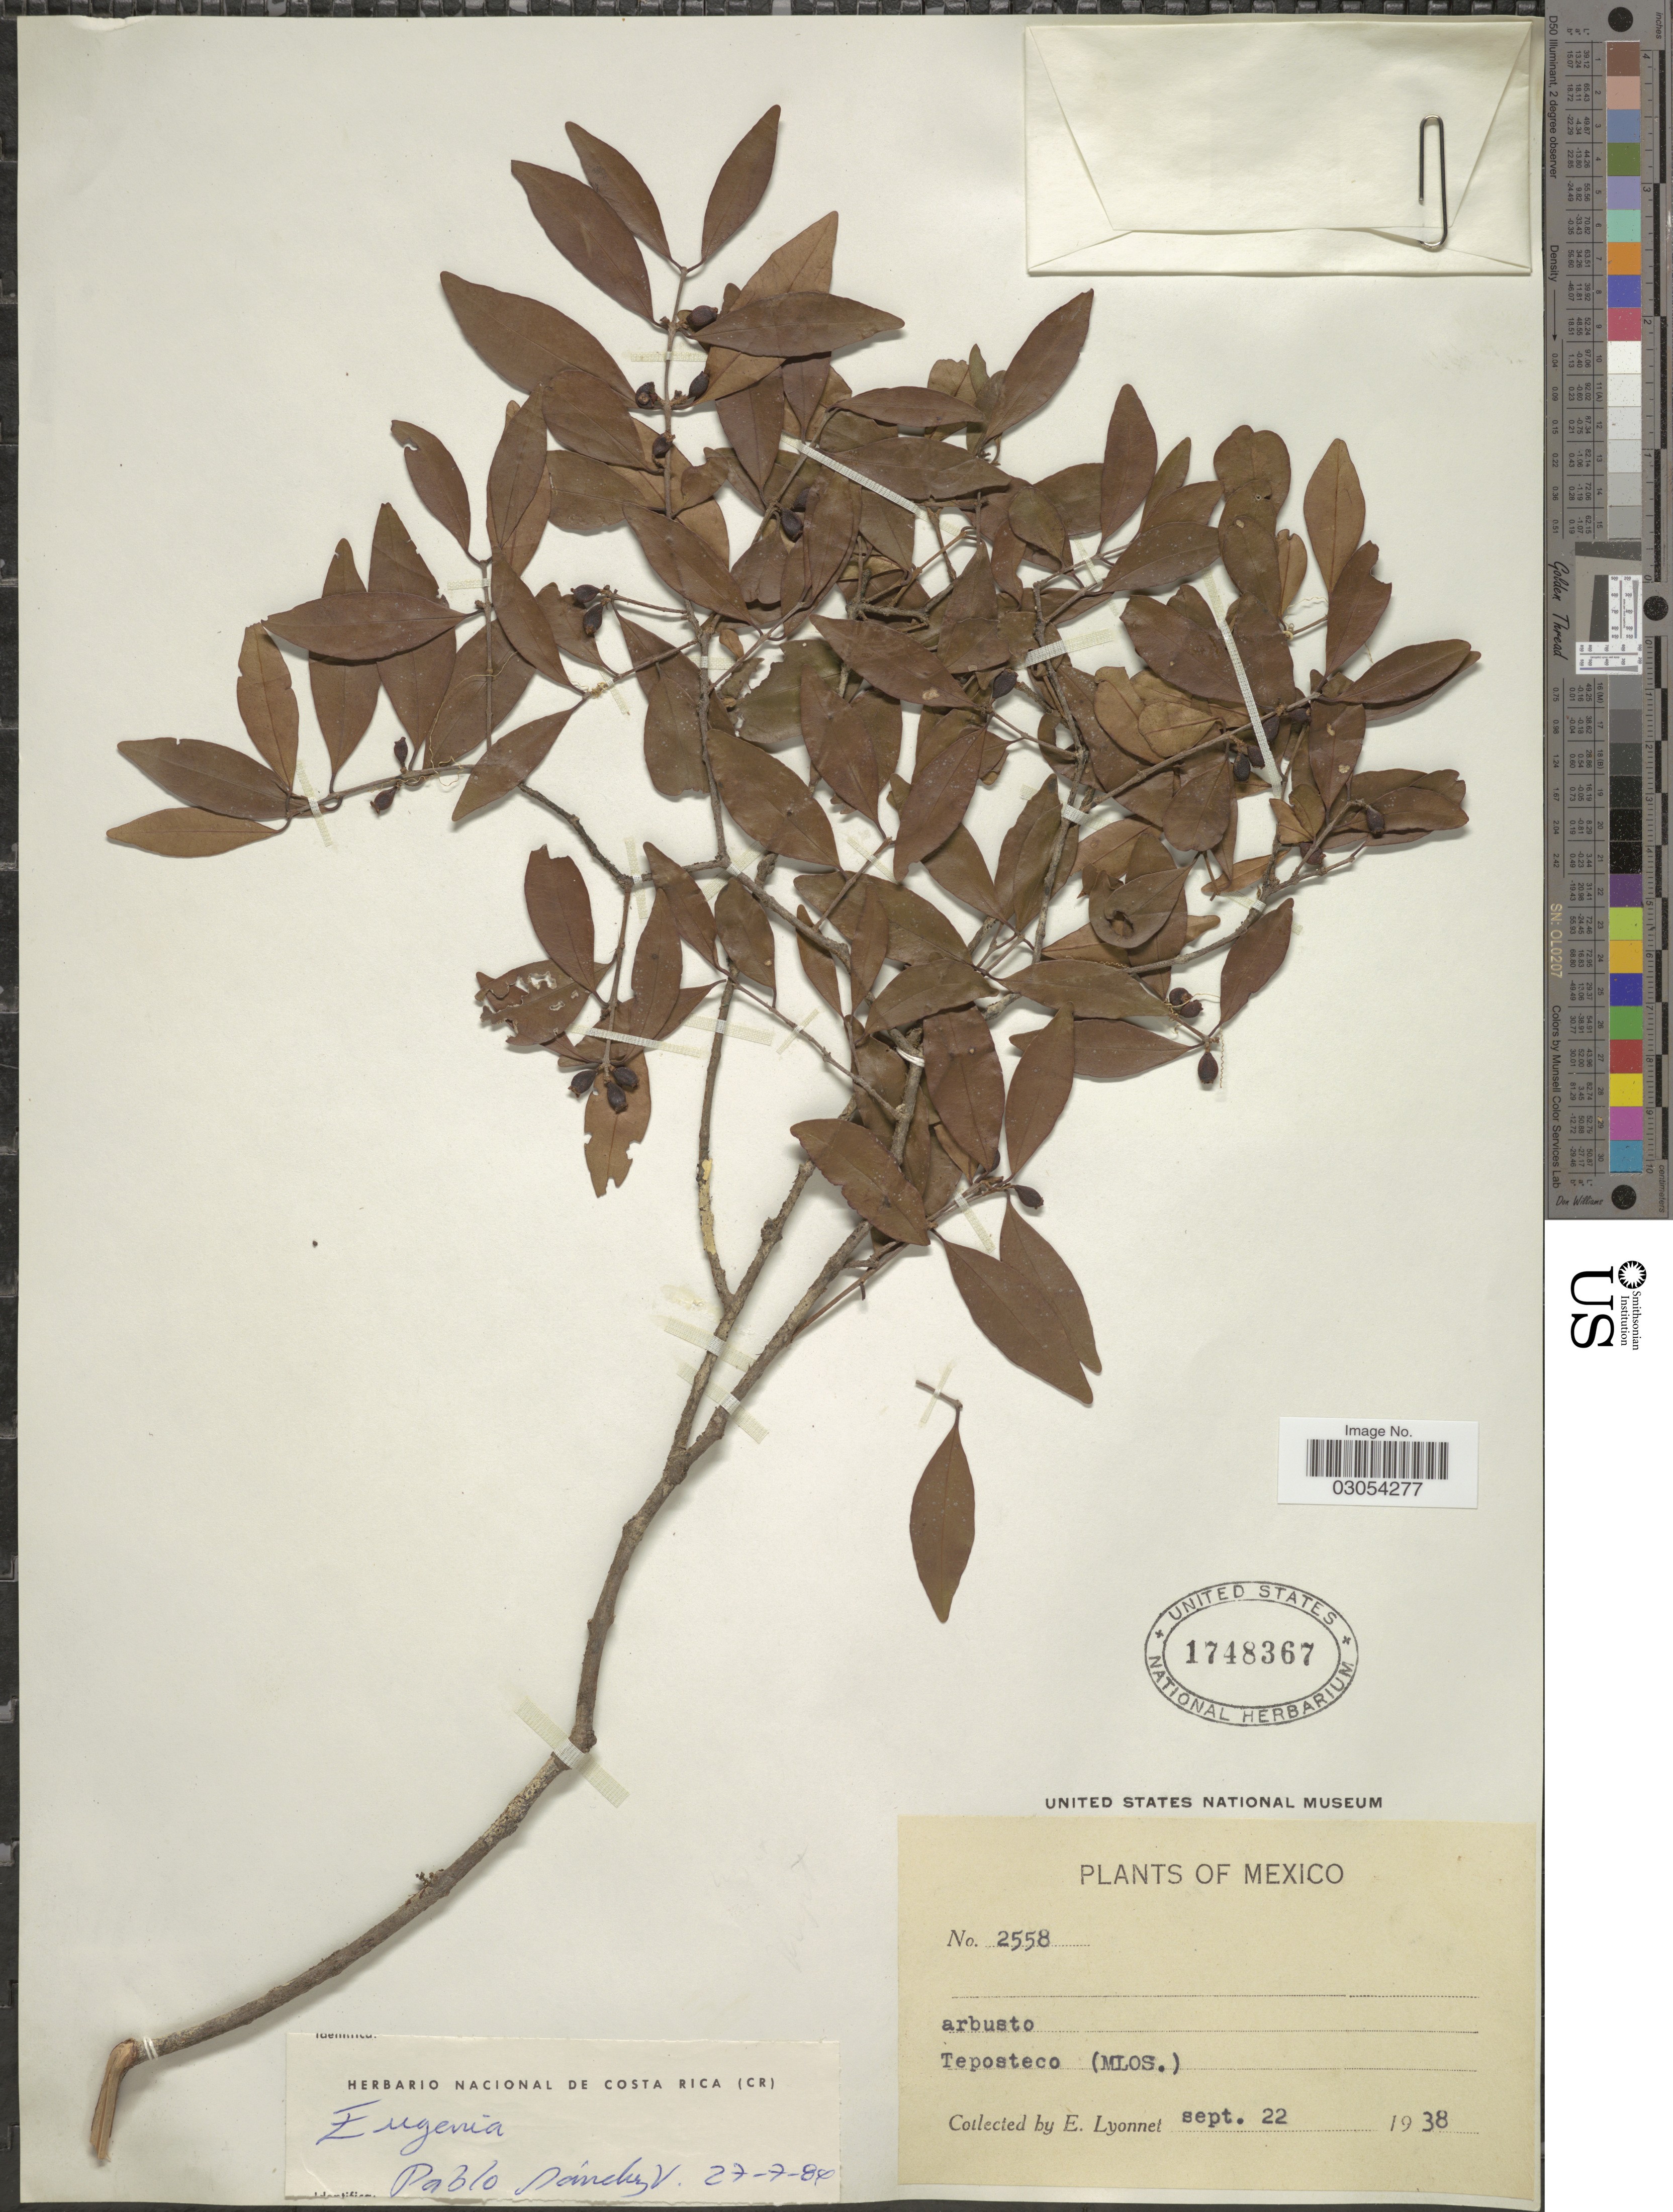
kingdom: Plantae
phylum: Tracheophyta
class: Magnoliopsida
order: Myrtales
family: Myrtaceae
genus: Eugenia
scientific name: Eugenia sp.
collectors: E. Lyonnet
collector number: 2558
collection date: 1938-09-22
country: Mexico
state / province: Morelos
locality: Teposteco (Mlos.).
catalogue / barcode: US 1748367